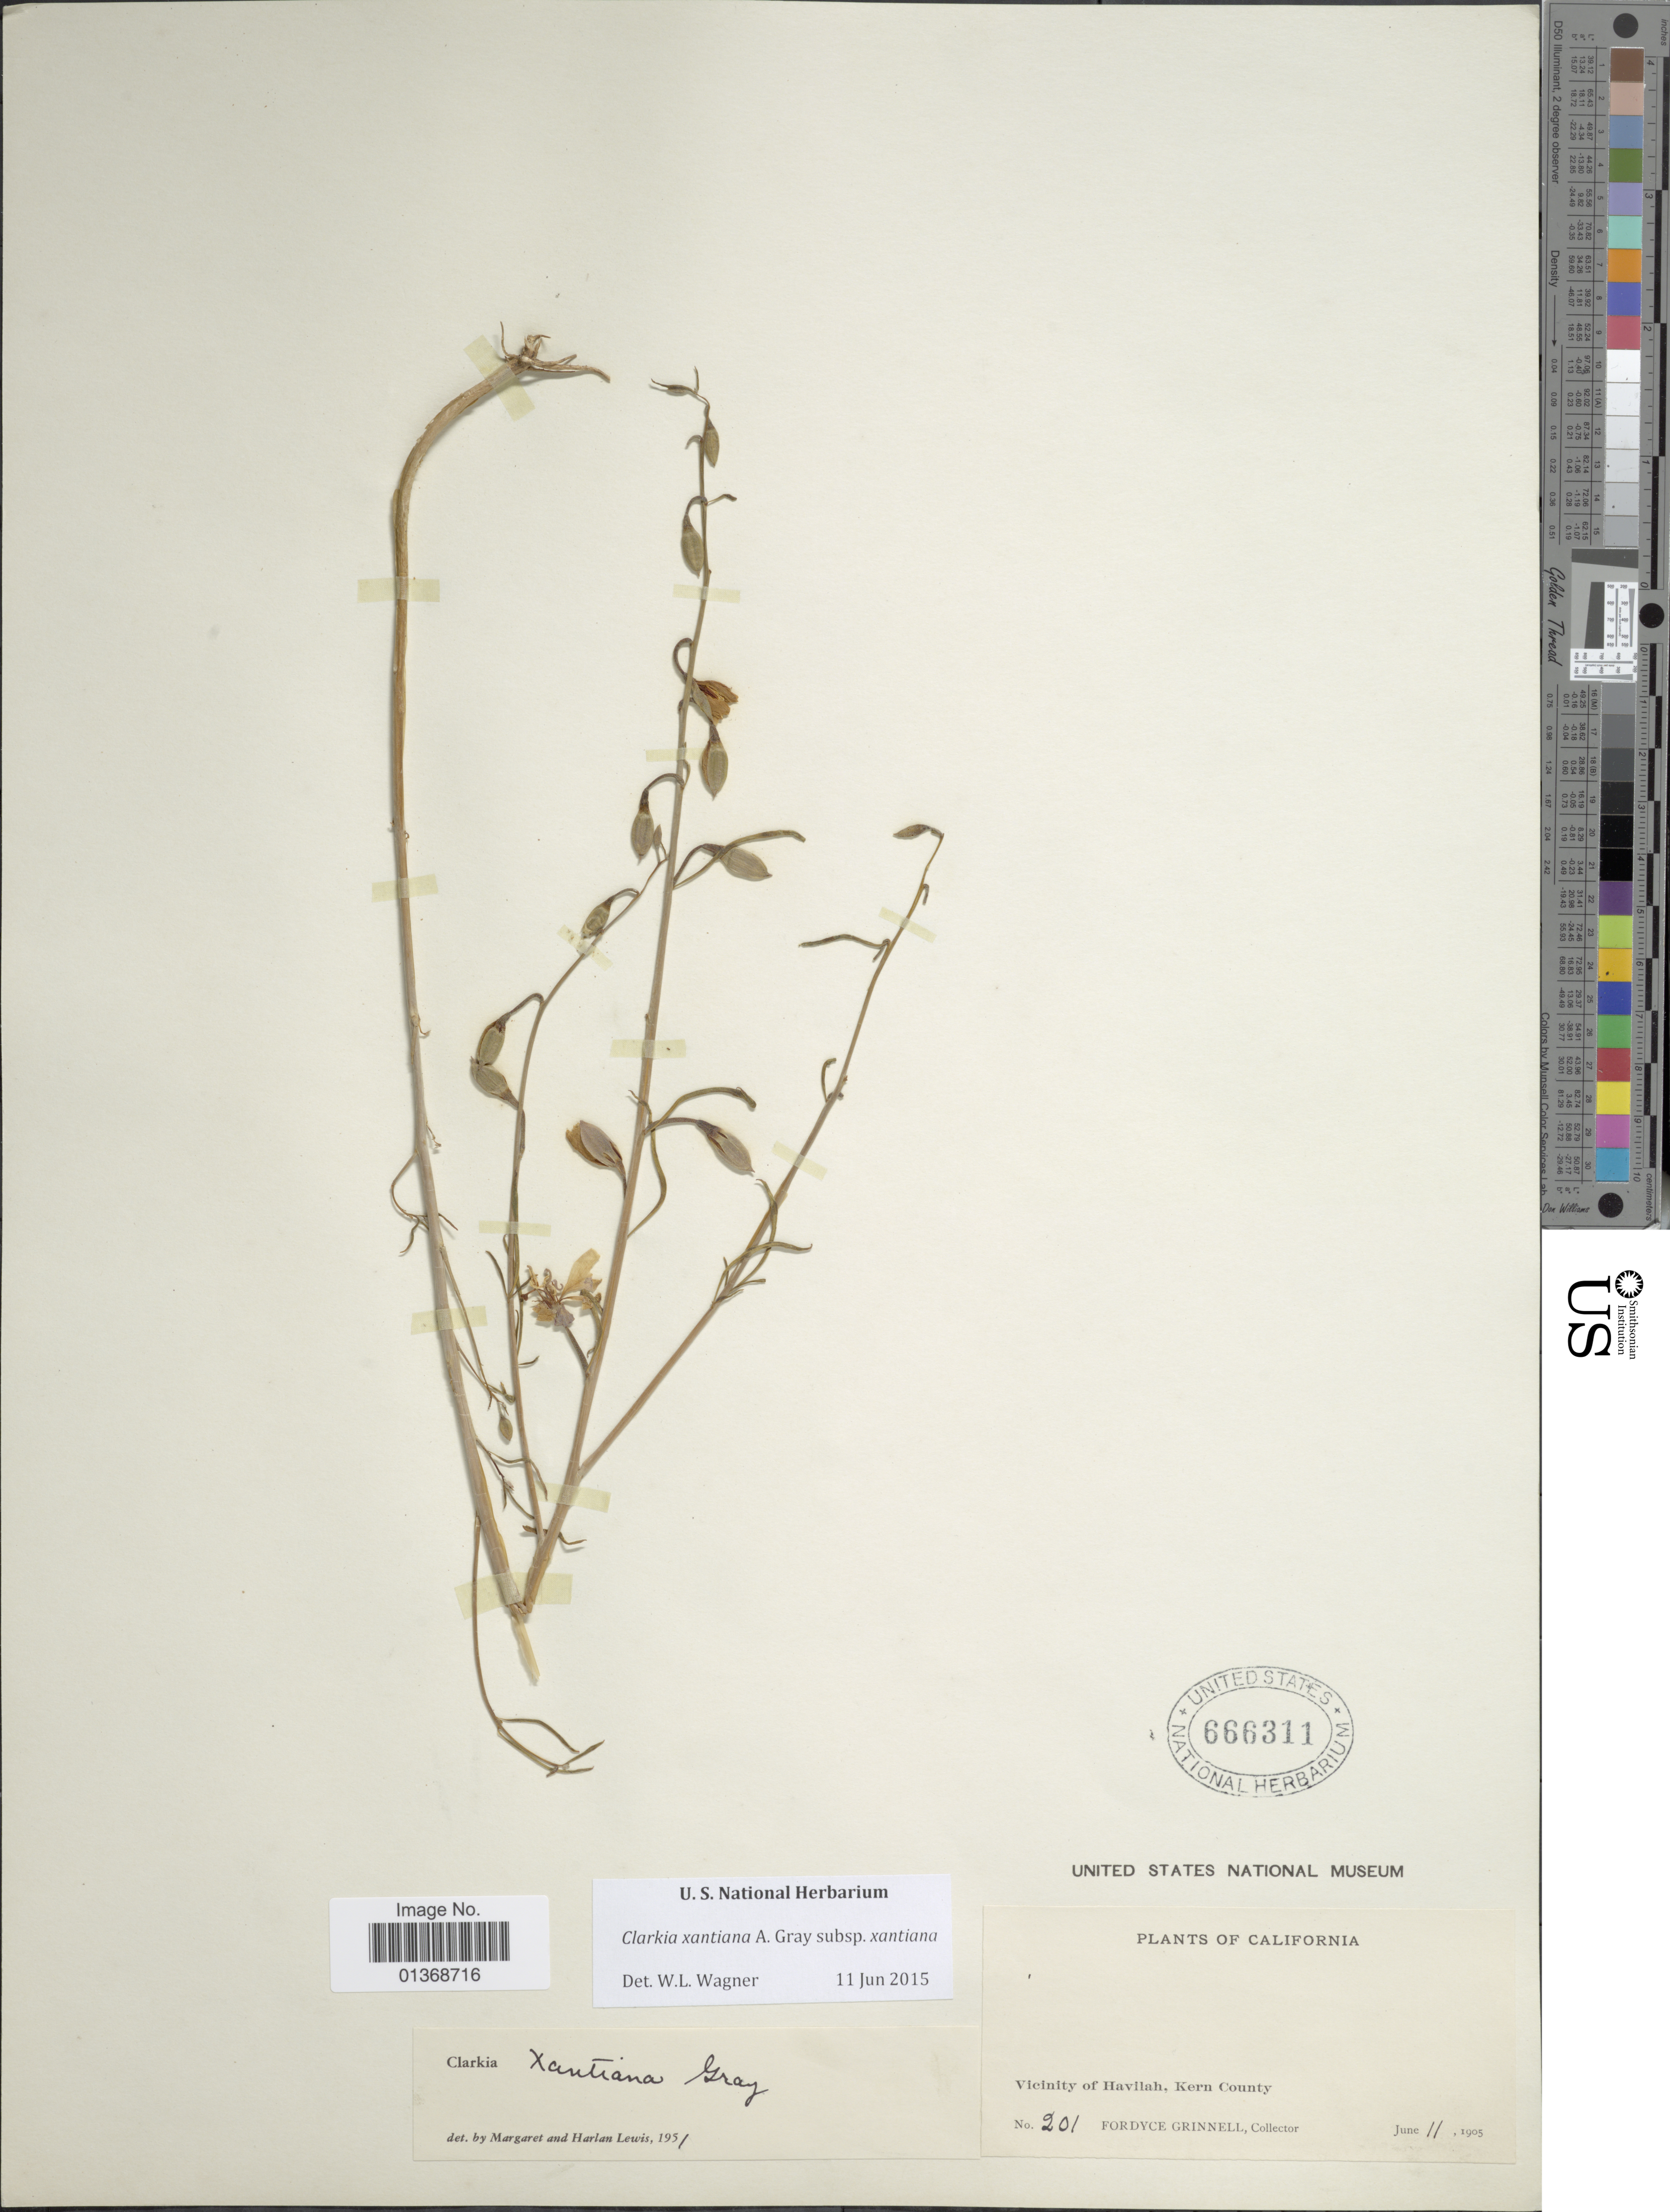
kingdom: Plantae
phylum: Tracheophyta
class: Magnoliopsida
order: Myrtales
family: Onagraceae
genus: Clarkia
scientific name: Clarkia xantiana subsp. xantiana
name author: A. Gray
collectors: F. Grinnell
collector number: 201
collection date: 1905-06-11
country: United States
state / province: California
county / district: Kern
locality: Vicinity of Havilah, Kern County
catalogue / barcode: US 666311